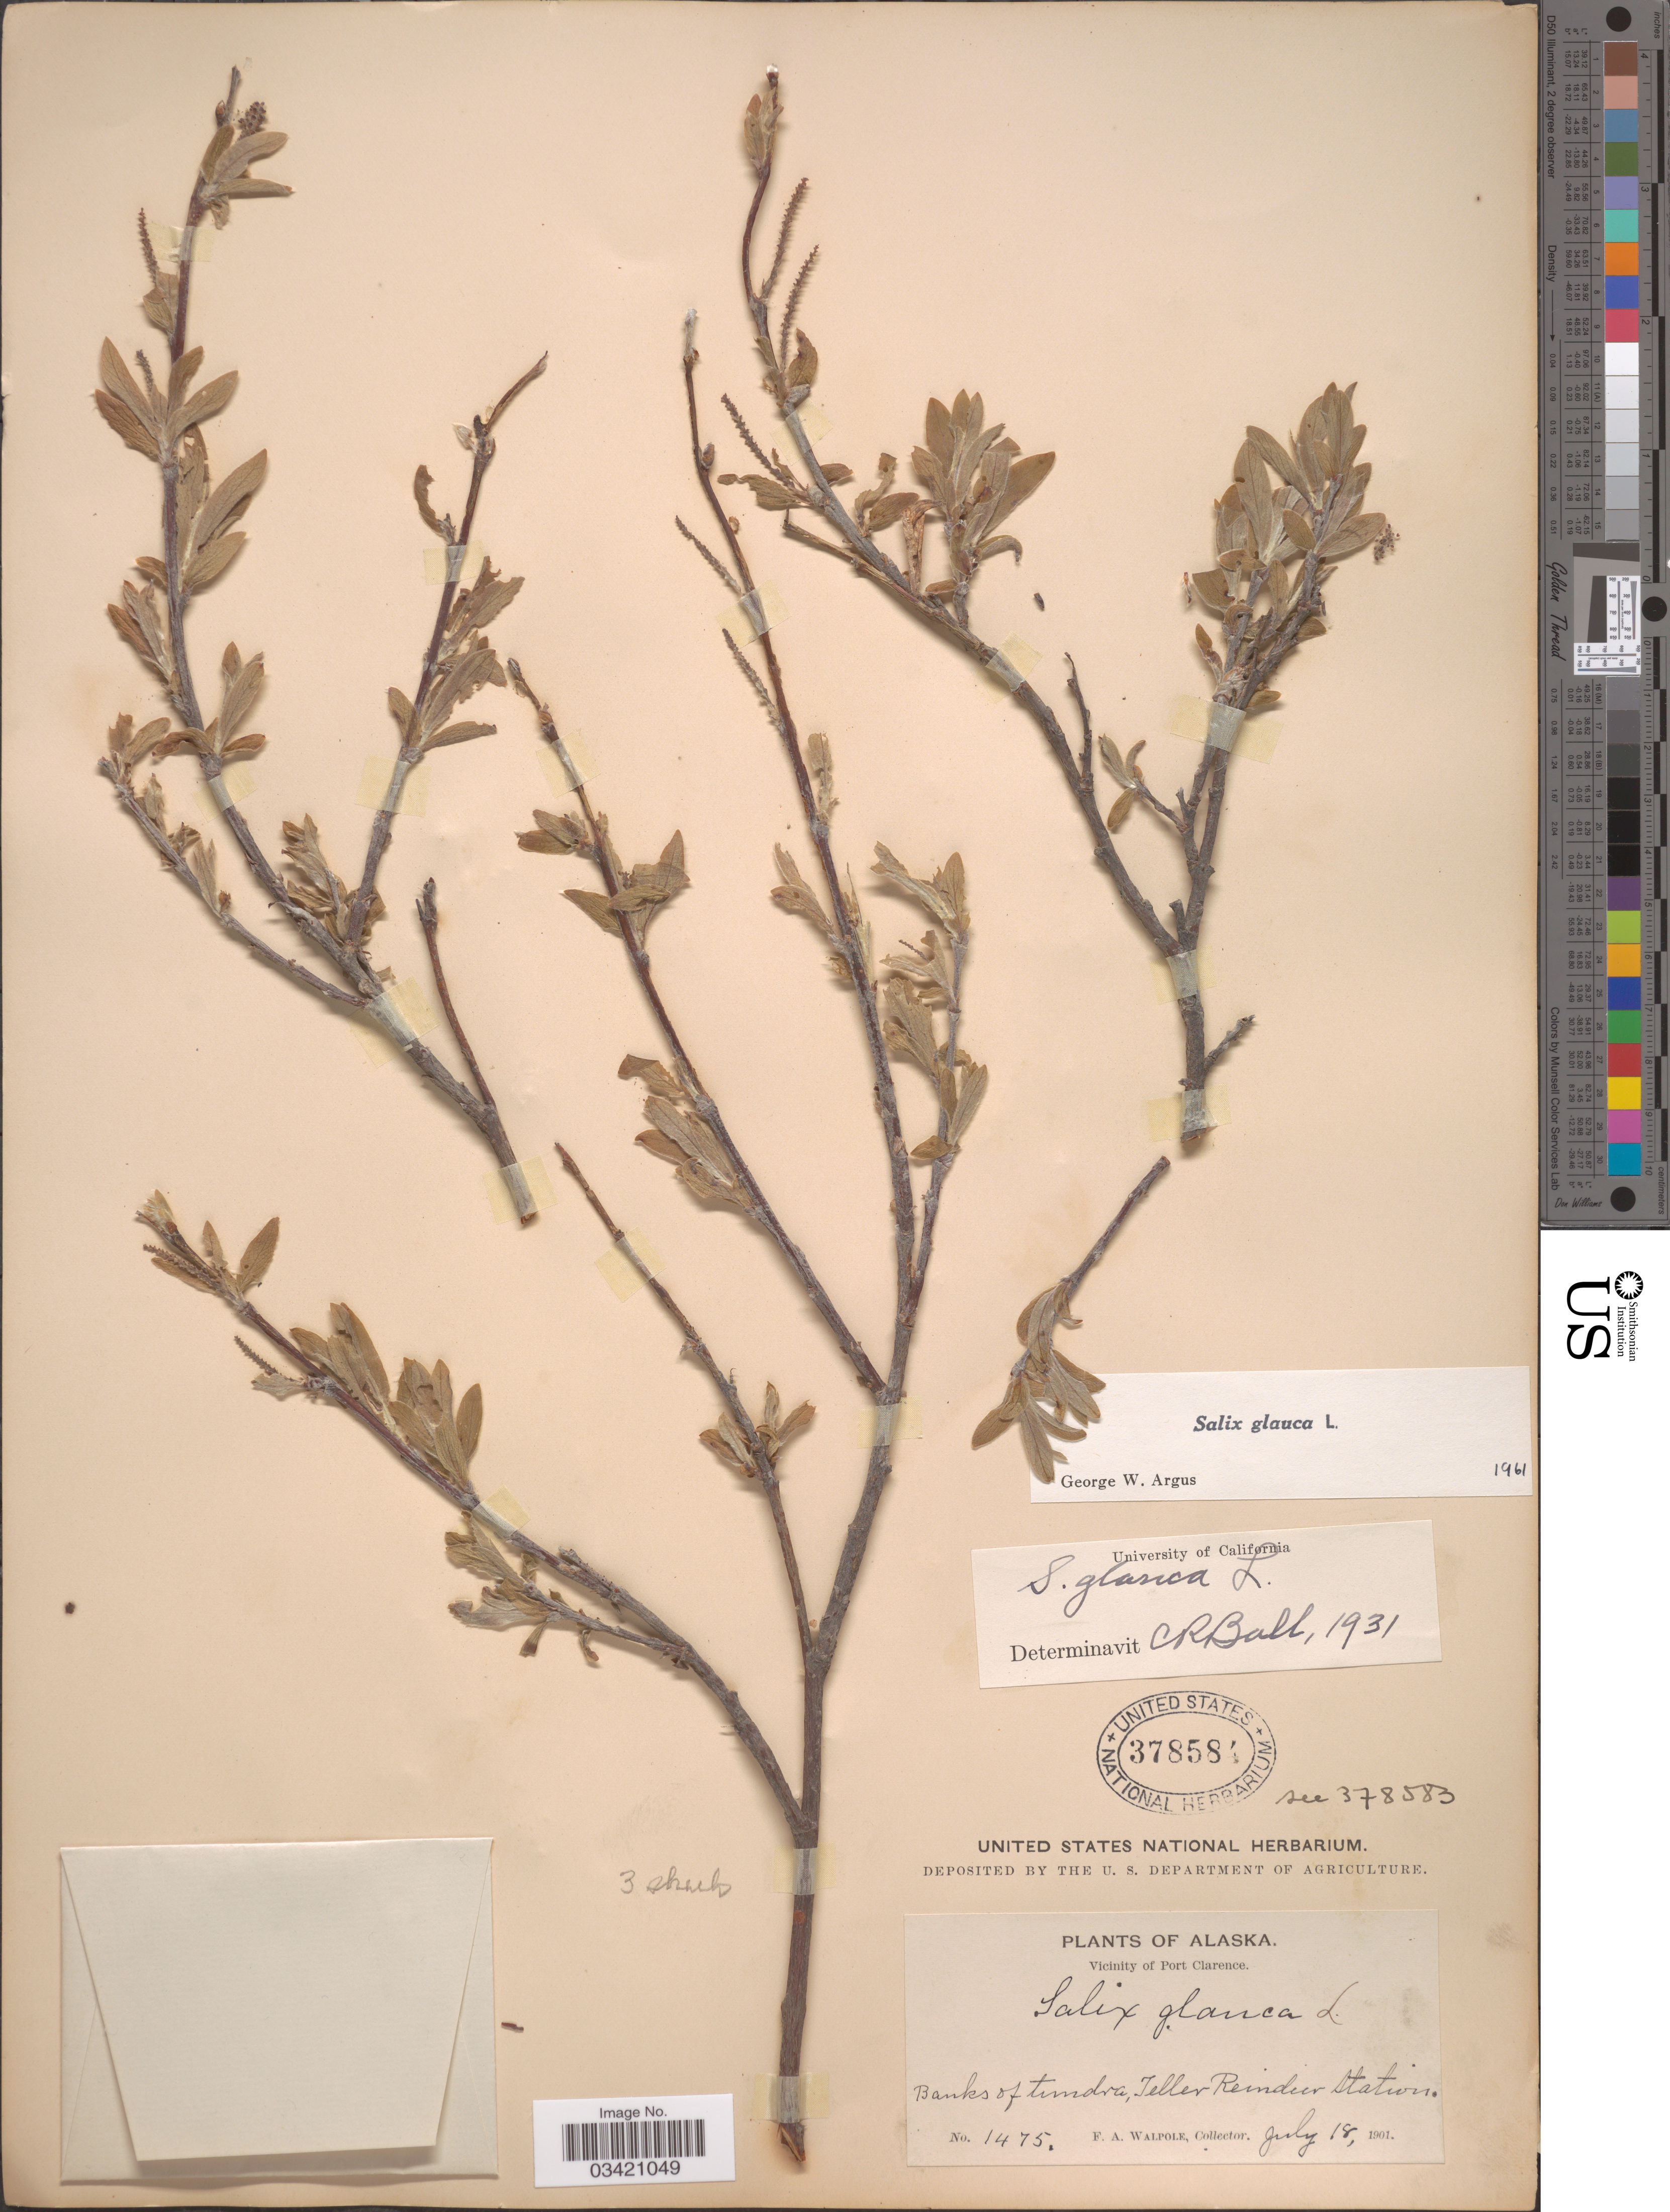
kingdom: Plantae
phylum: Tracheophyta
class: Magnoliopsida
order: Malpighiales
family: Salicaceae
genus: Salix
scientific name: Salix glauca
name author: L.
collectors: F. Walpole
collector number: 1475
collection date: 1901-07-18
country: United States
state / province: Alaska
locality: Vicinity of Port Clarence. Banks of tundra, Teller Reindeer Station.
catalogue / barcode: US 378584